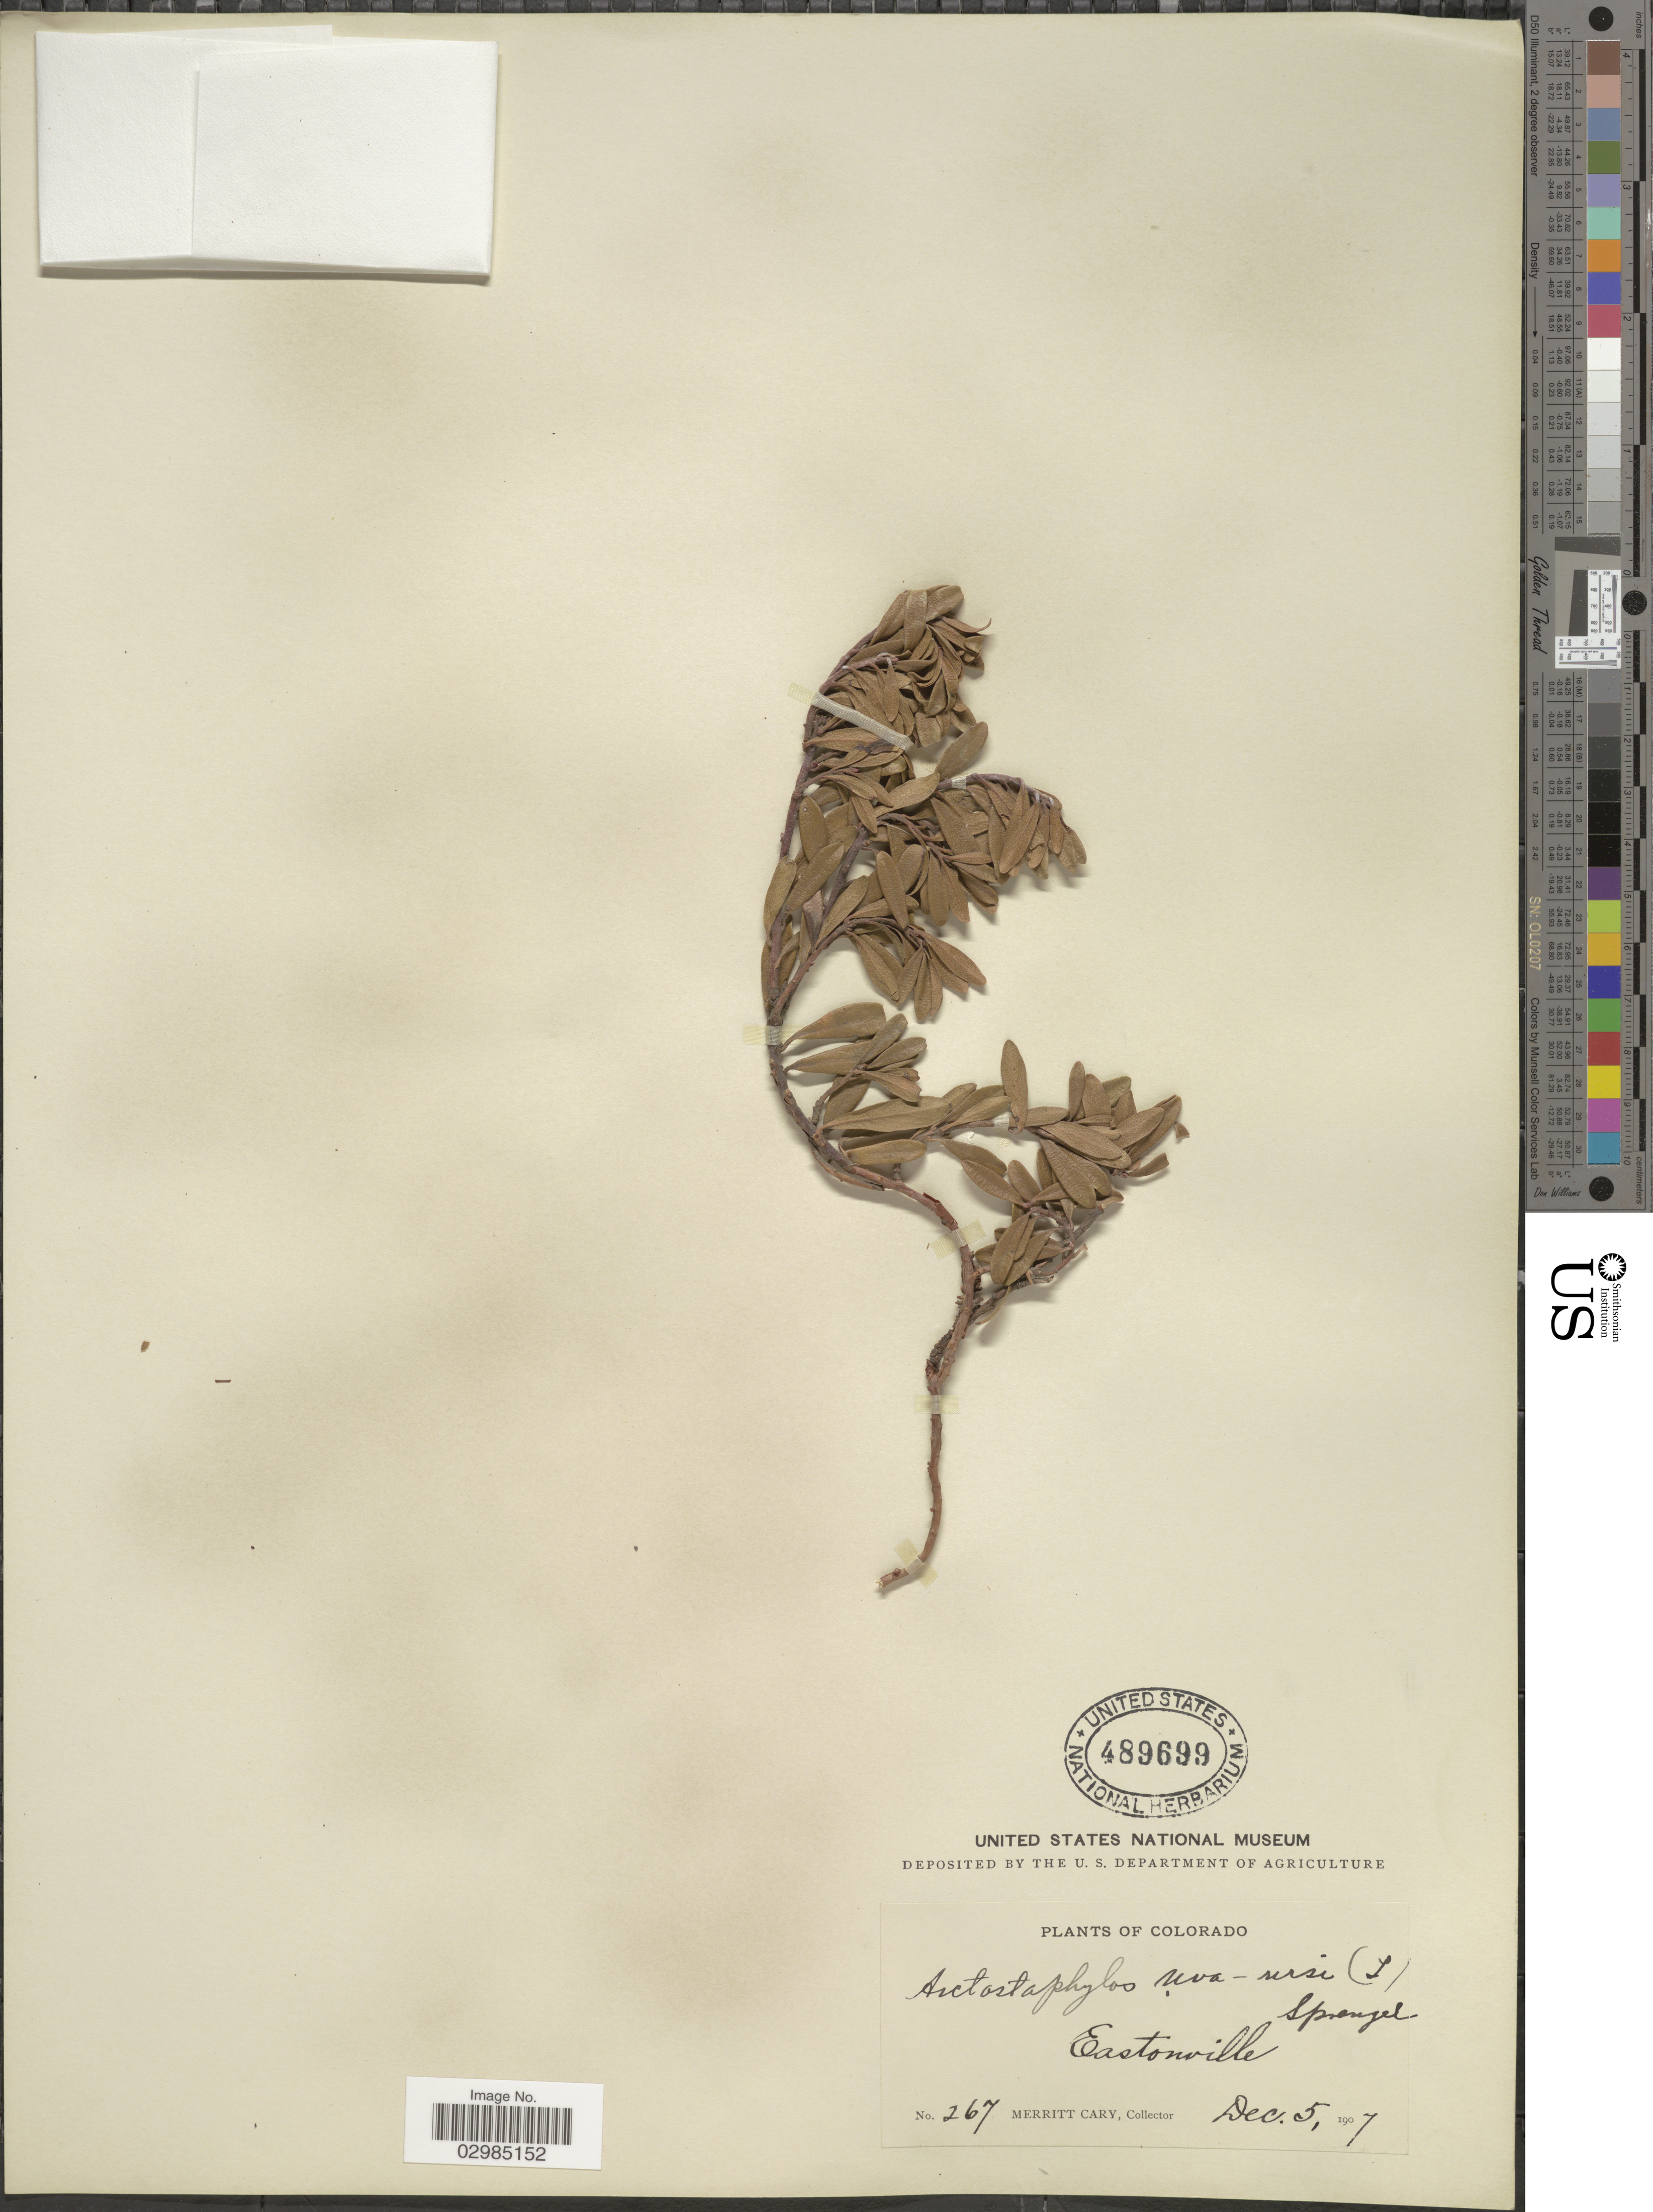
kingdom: Plantae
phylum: Tracheophyta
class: Magnoliopsida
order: Ericales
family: Ericaceae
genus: Arctostaphylos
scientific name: Arctostaphylos uva-ursi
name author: (L.) Spreng.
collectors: M. Cary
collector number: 267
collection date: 1907-12-05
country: United States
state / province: Colorado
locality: Eastonville.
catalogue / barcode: US 489699